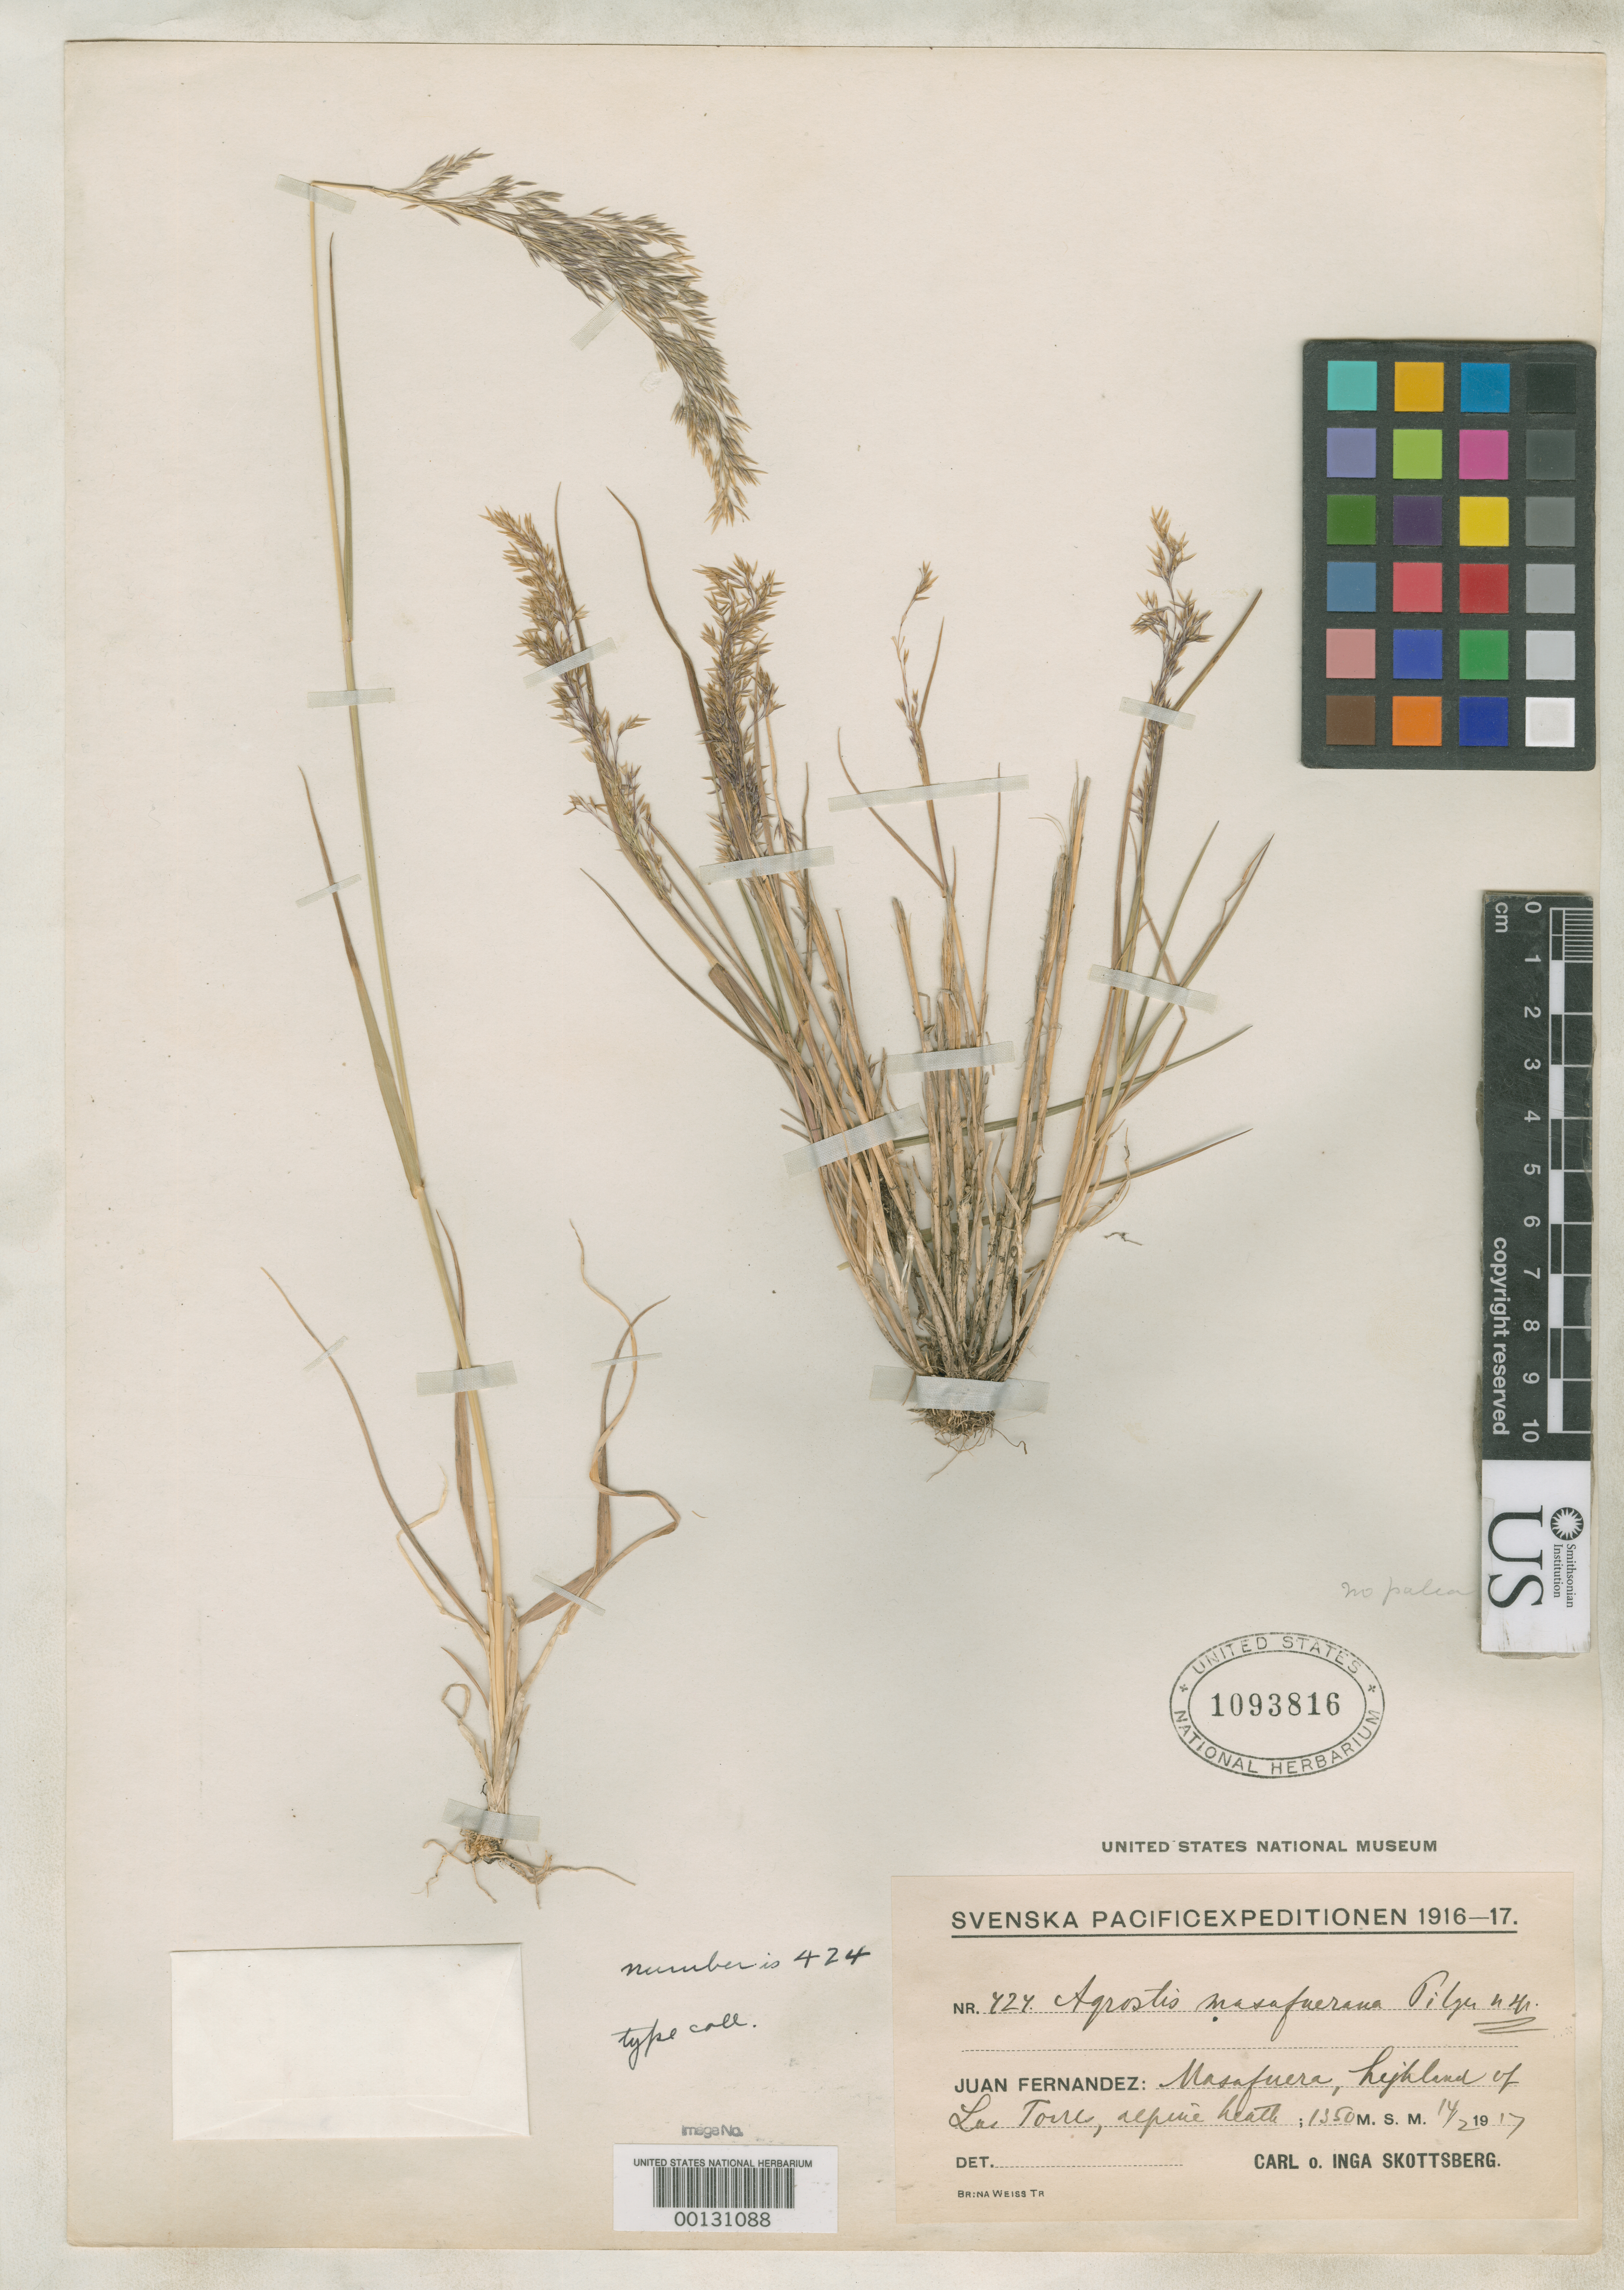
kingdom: Plantae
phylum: Tracheophyta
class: Liliopsida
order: Poales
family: Poaceae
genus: Agrostis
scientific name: Agrostis masafuerna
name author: Pilg.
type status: Isotype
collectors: C. Skottsberg & C. Skottsberg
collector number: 727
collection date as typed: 14 Feb 1917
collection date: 1917-02-14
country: Chile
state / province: Valparaíso (V)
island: Isla Más Afuera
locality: Las Torres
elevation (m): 1350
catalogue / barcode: US 1093816